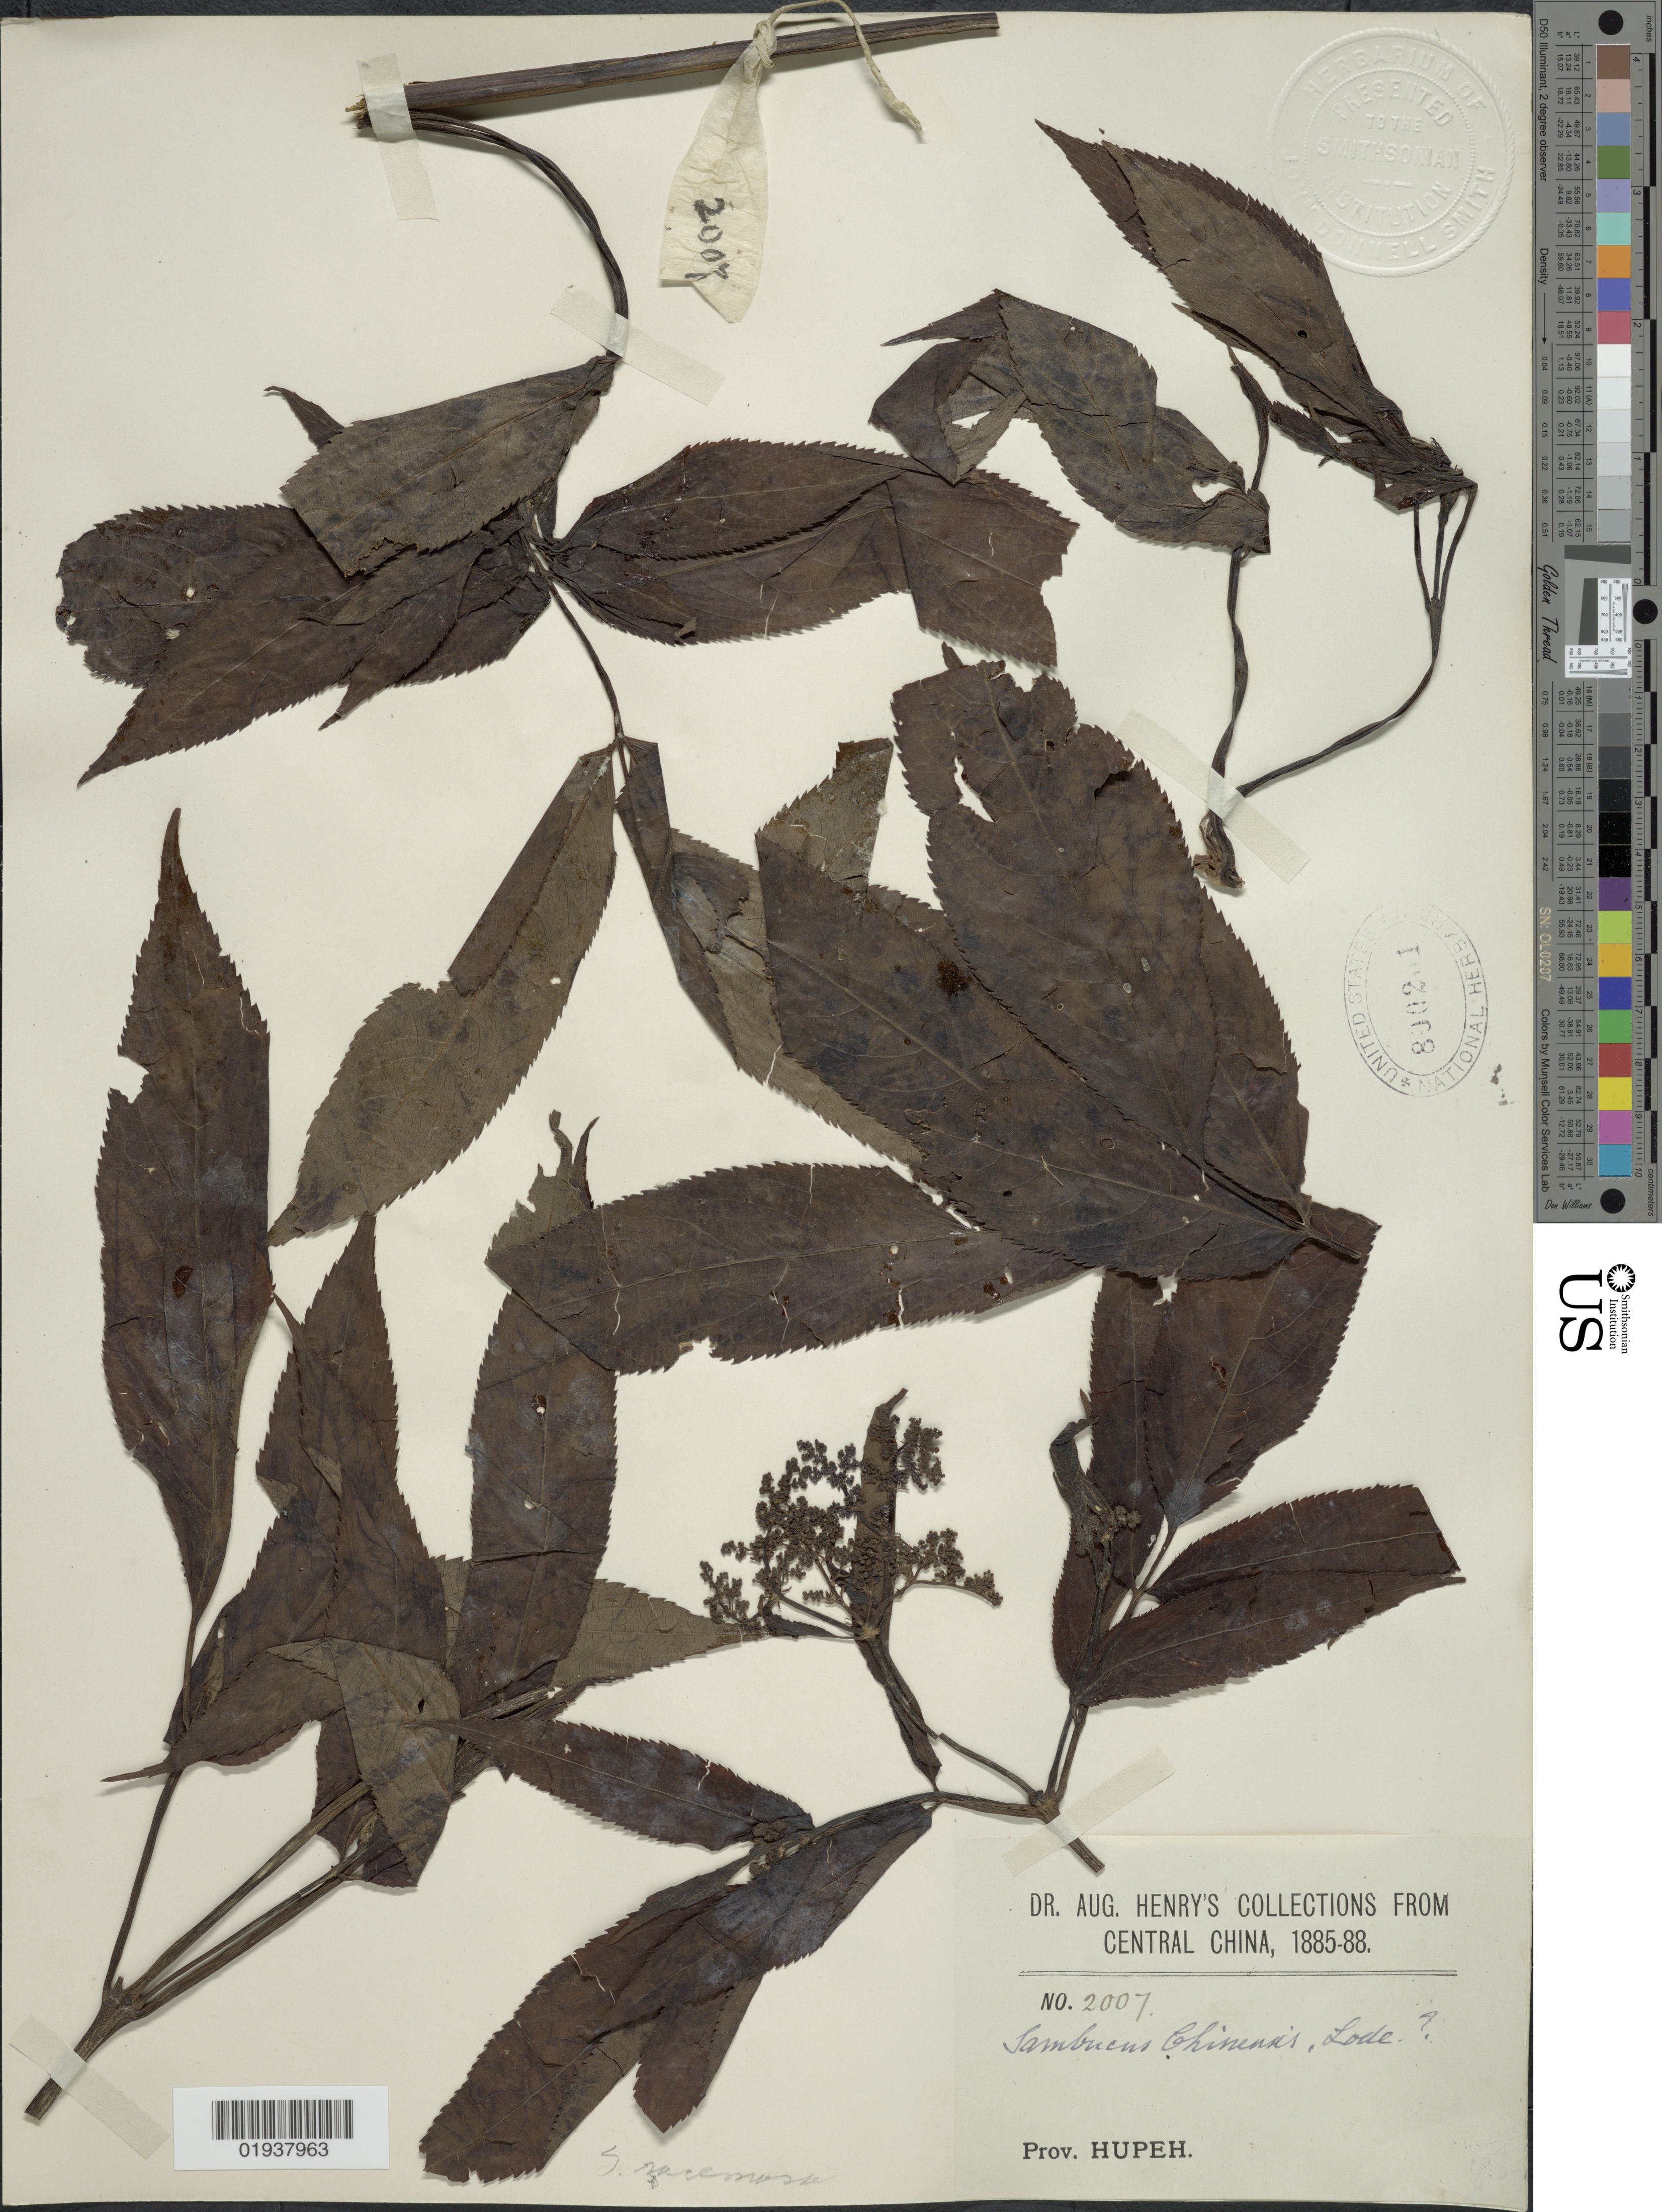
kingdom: Plantae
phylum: Tracheophyta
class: Magnoliopsida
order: Dipsacales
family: Viburnaceae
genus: Sambucus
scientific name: Sambucus racemosa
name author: L.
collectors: A. Henry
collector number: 2007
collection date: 1885/1888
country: China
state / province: Hubei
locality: Central China, Prov. Hupeh.